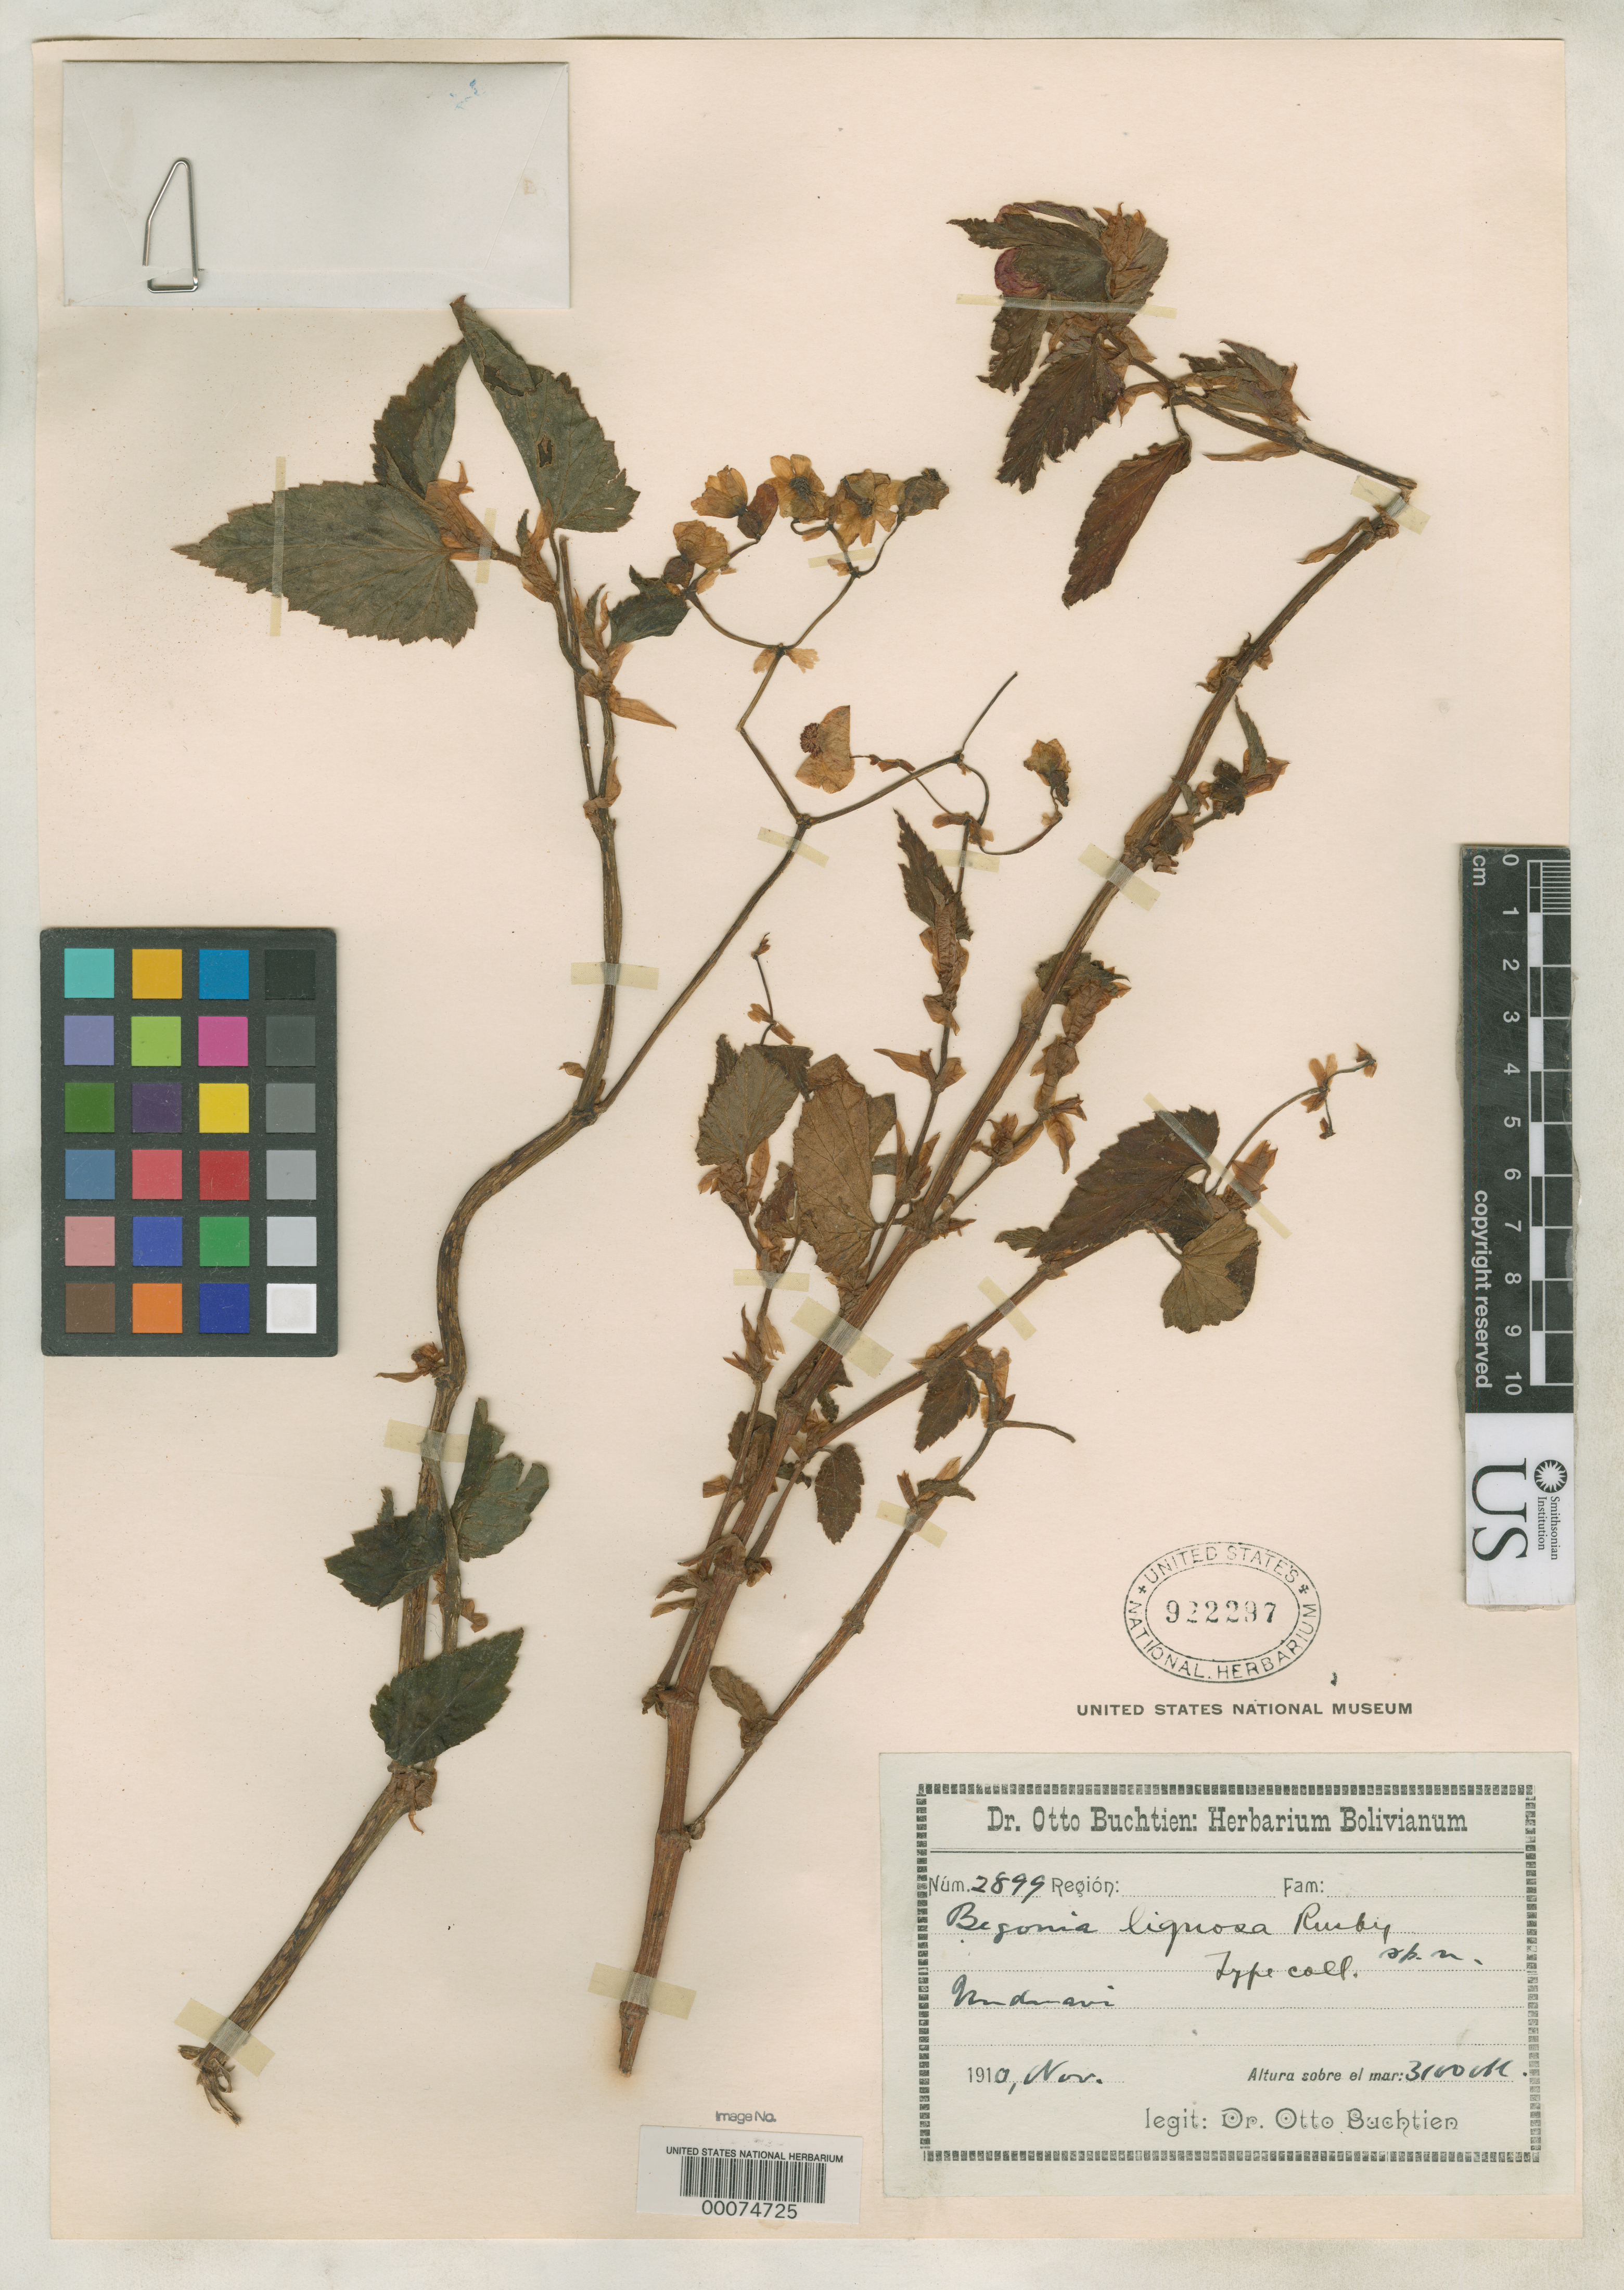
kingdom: Plantae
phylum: Tracheophyta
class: Magnoliopsida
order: Cucurbitales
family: Begoniaceae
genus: Begonia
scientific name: Begonia lignosa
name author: Rusby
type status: Isotype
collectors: O. Buchtien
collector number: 2899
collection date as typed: Nov 1910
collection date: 1910-11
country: Bolivia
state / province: La Paz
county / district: Sud Yungas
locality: Unduavi.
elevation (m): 300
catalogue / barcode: US 922297